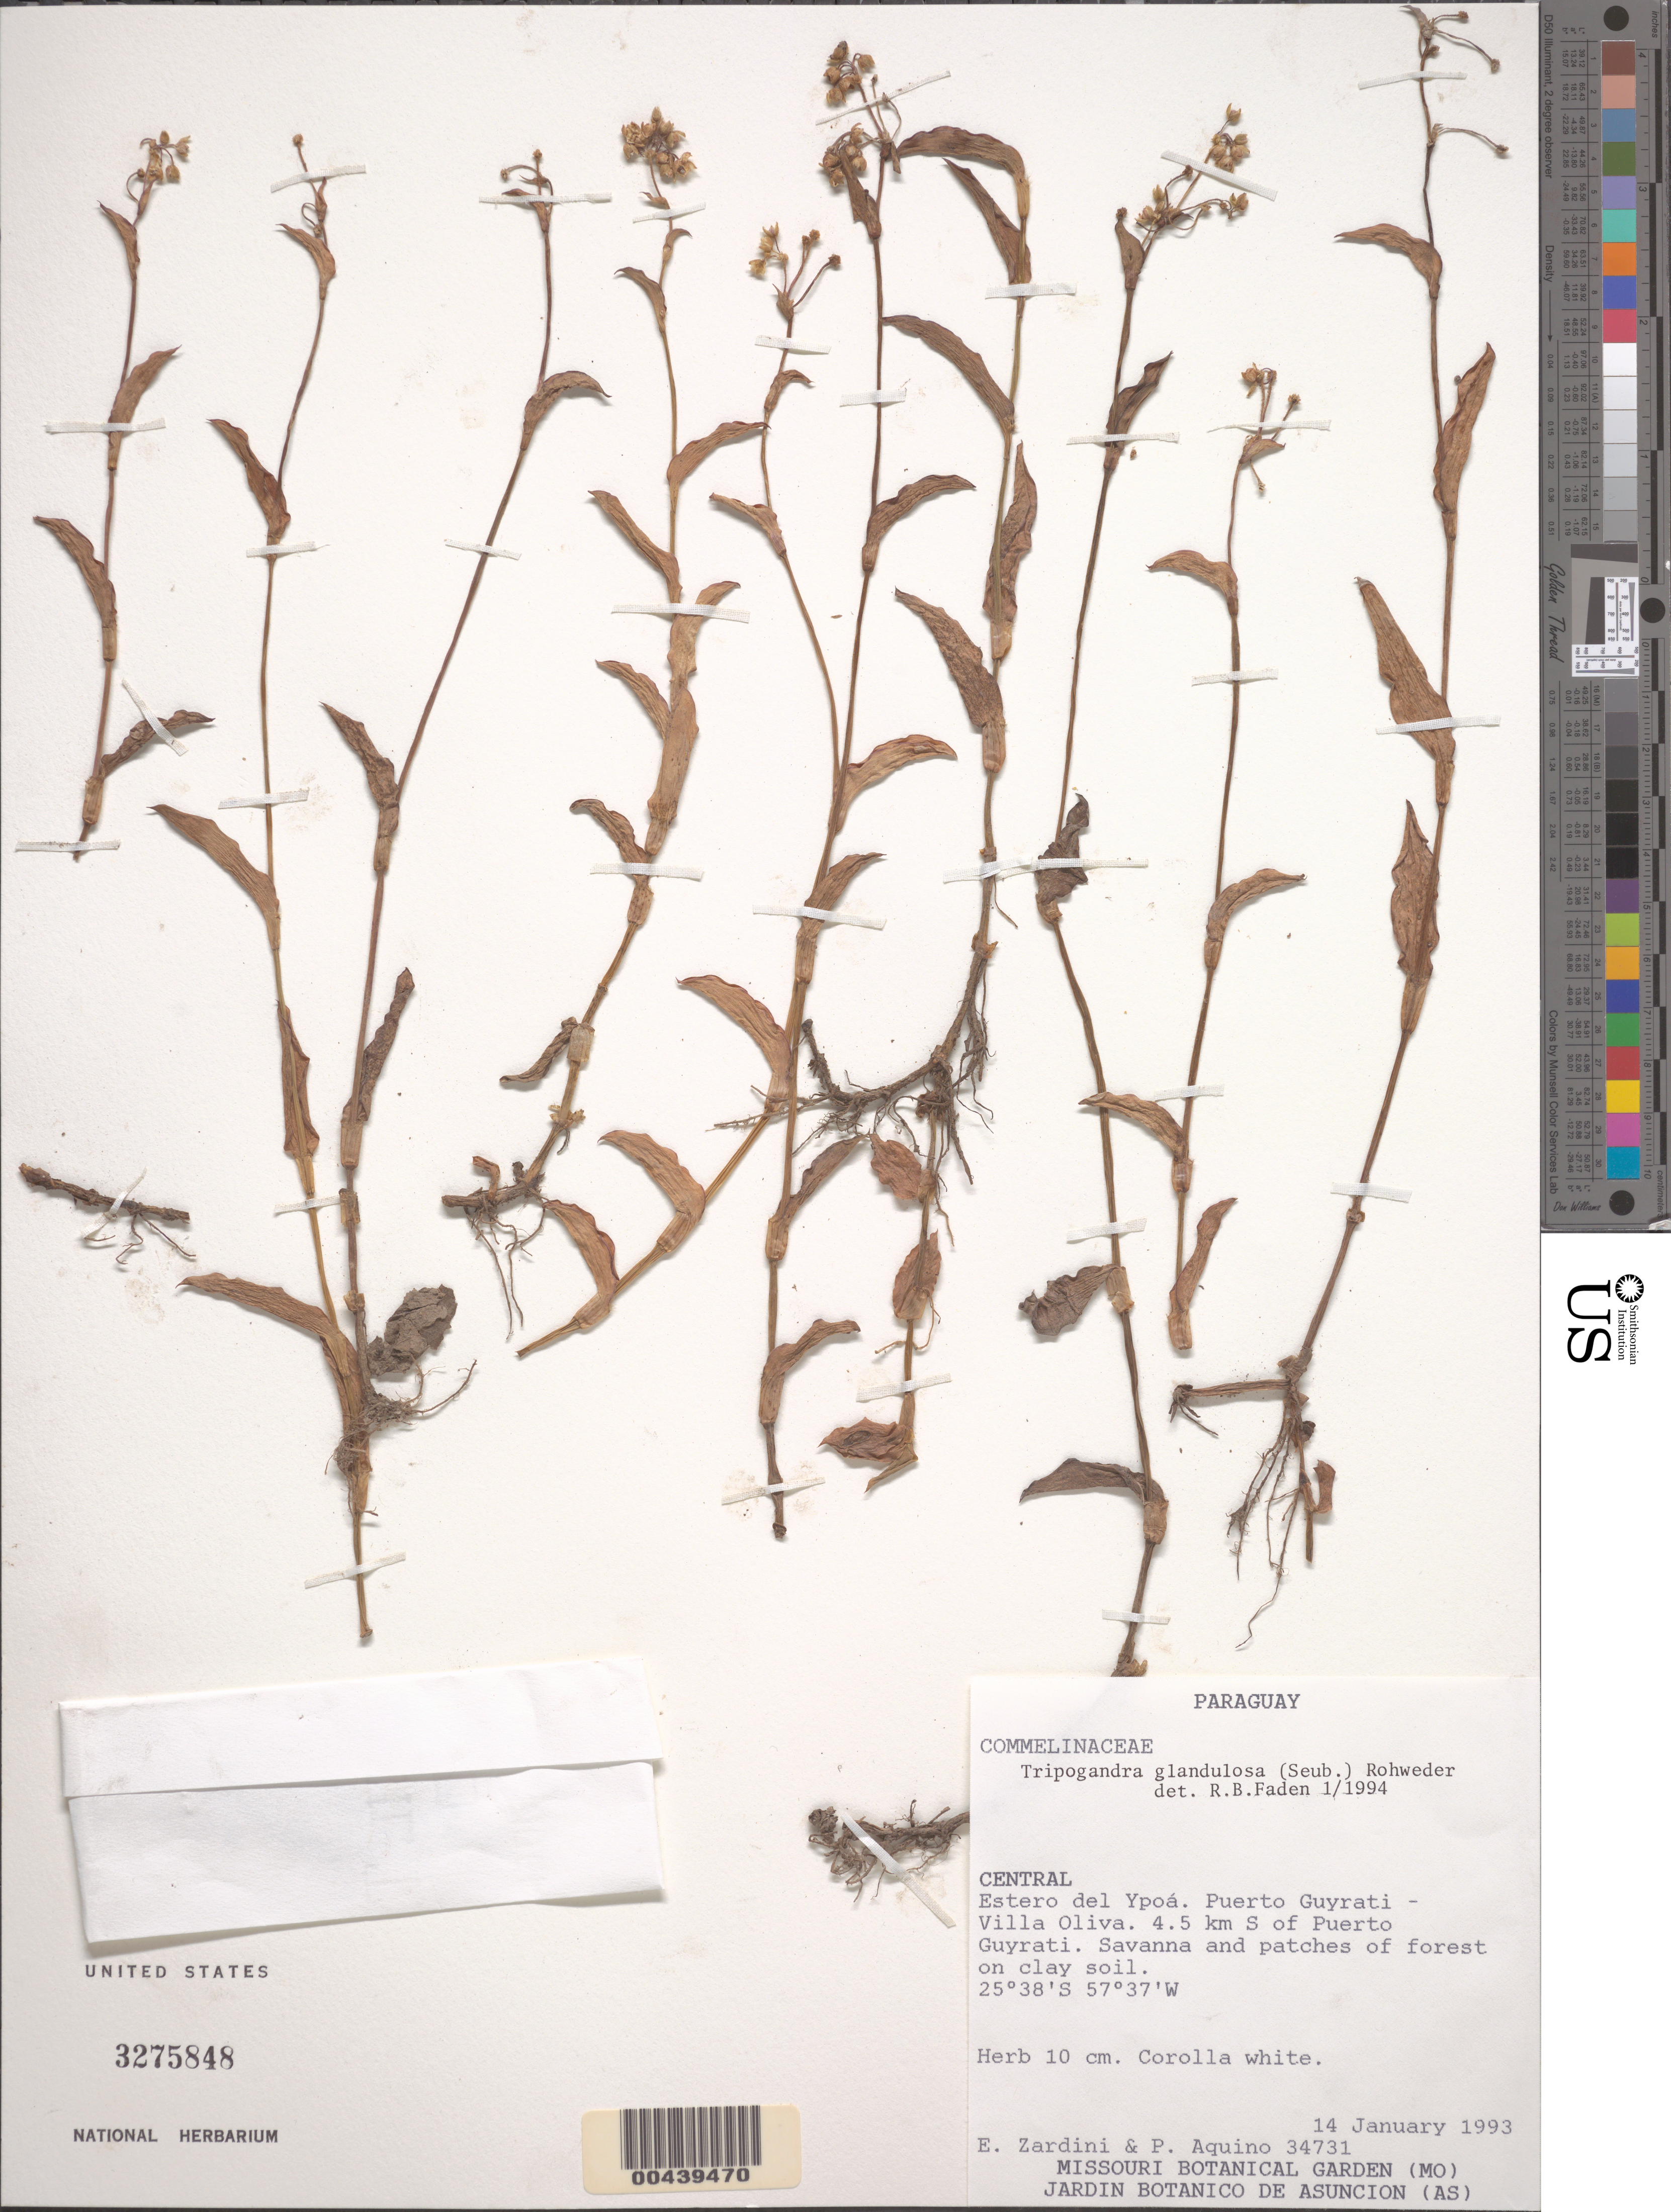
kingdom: Plantae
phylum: Tracheophyta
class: Liliopsida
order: Commelinales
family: Commelinaceae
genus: Tripogandra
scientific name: Tripogandra glandulosa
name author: (Seub.) Rohweder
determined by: Faden, Robert B., (US), Smithsonian Institution - National Museum of Natural History (UNITED STATES)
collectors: E. M. Zardini & P. Aquino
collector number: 34731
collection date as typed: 14 Jan 1993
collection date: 1993-01-14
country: Paraguay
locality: Estero del ypoa, puerto guyrati-villa oliva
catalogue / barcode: US 3275848